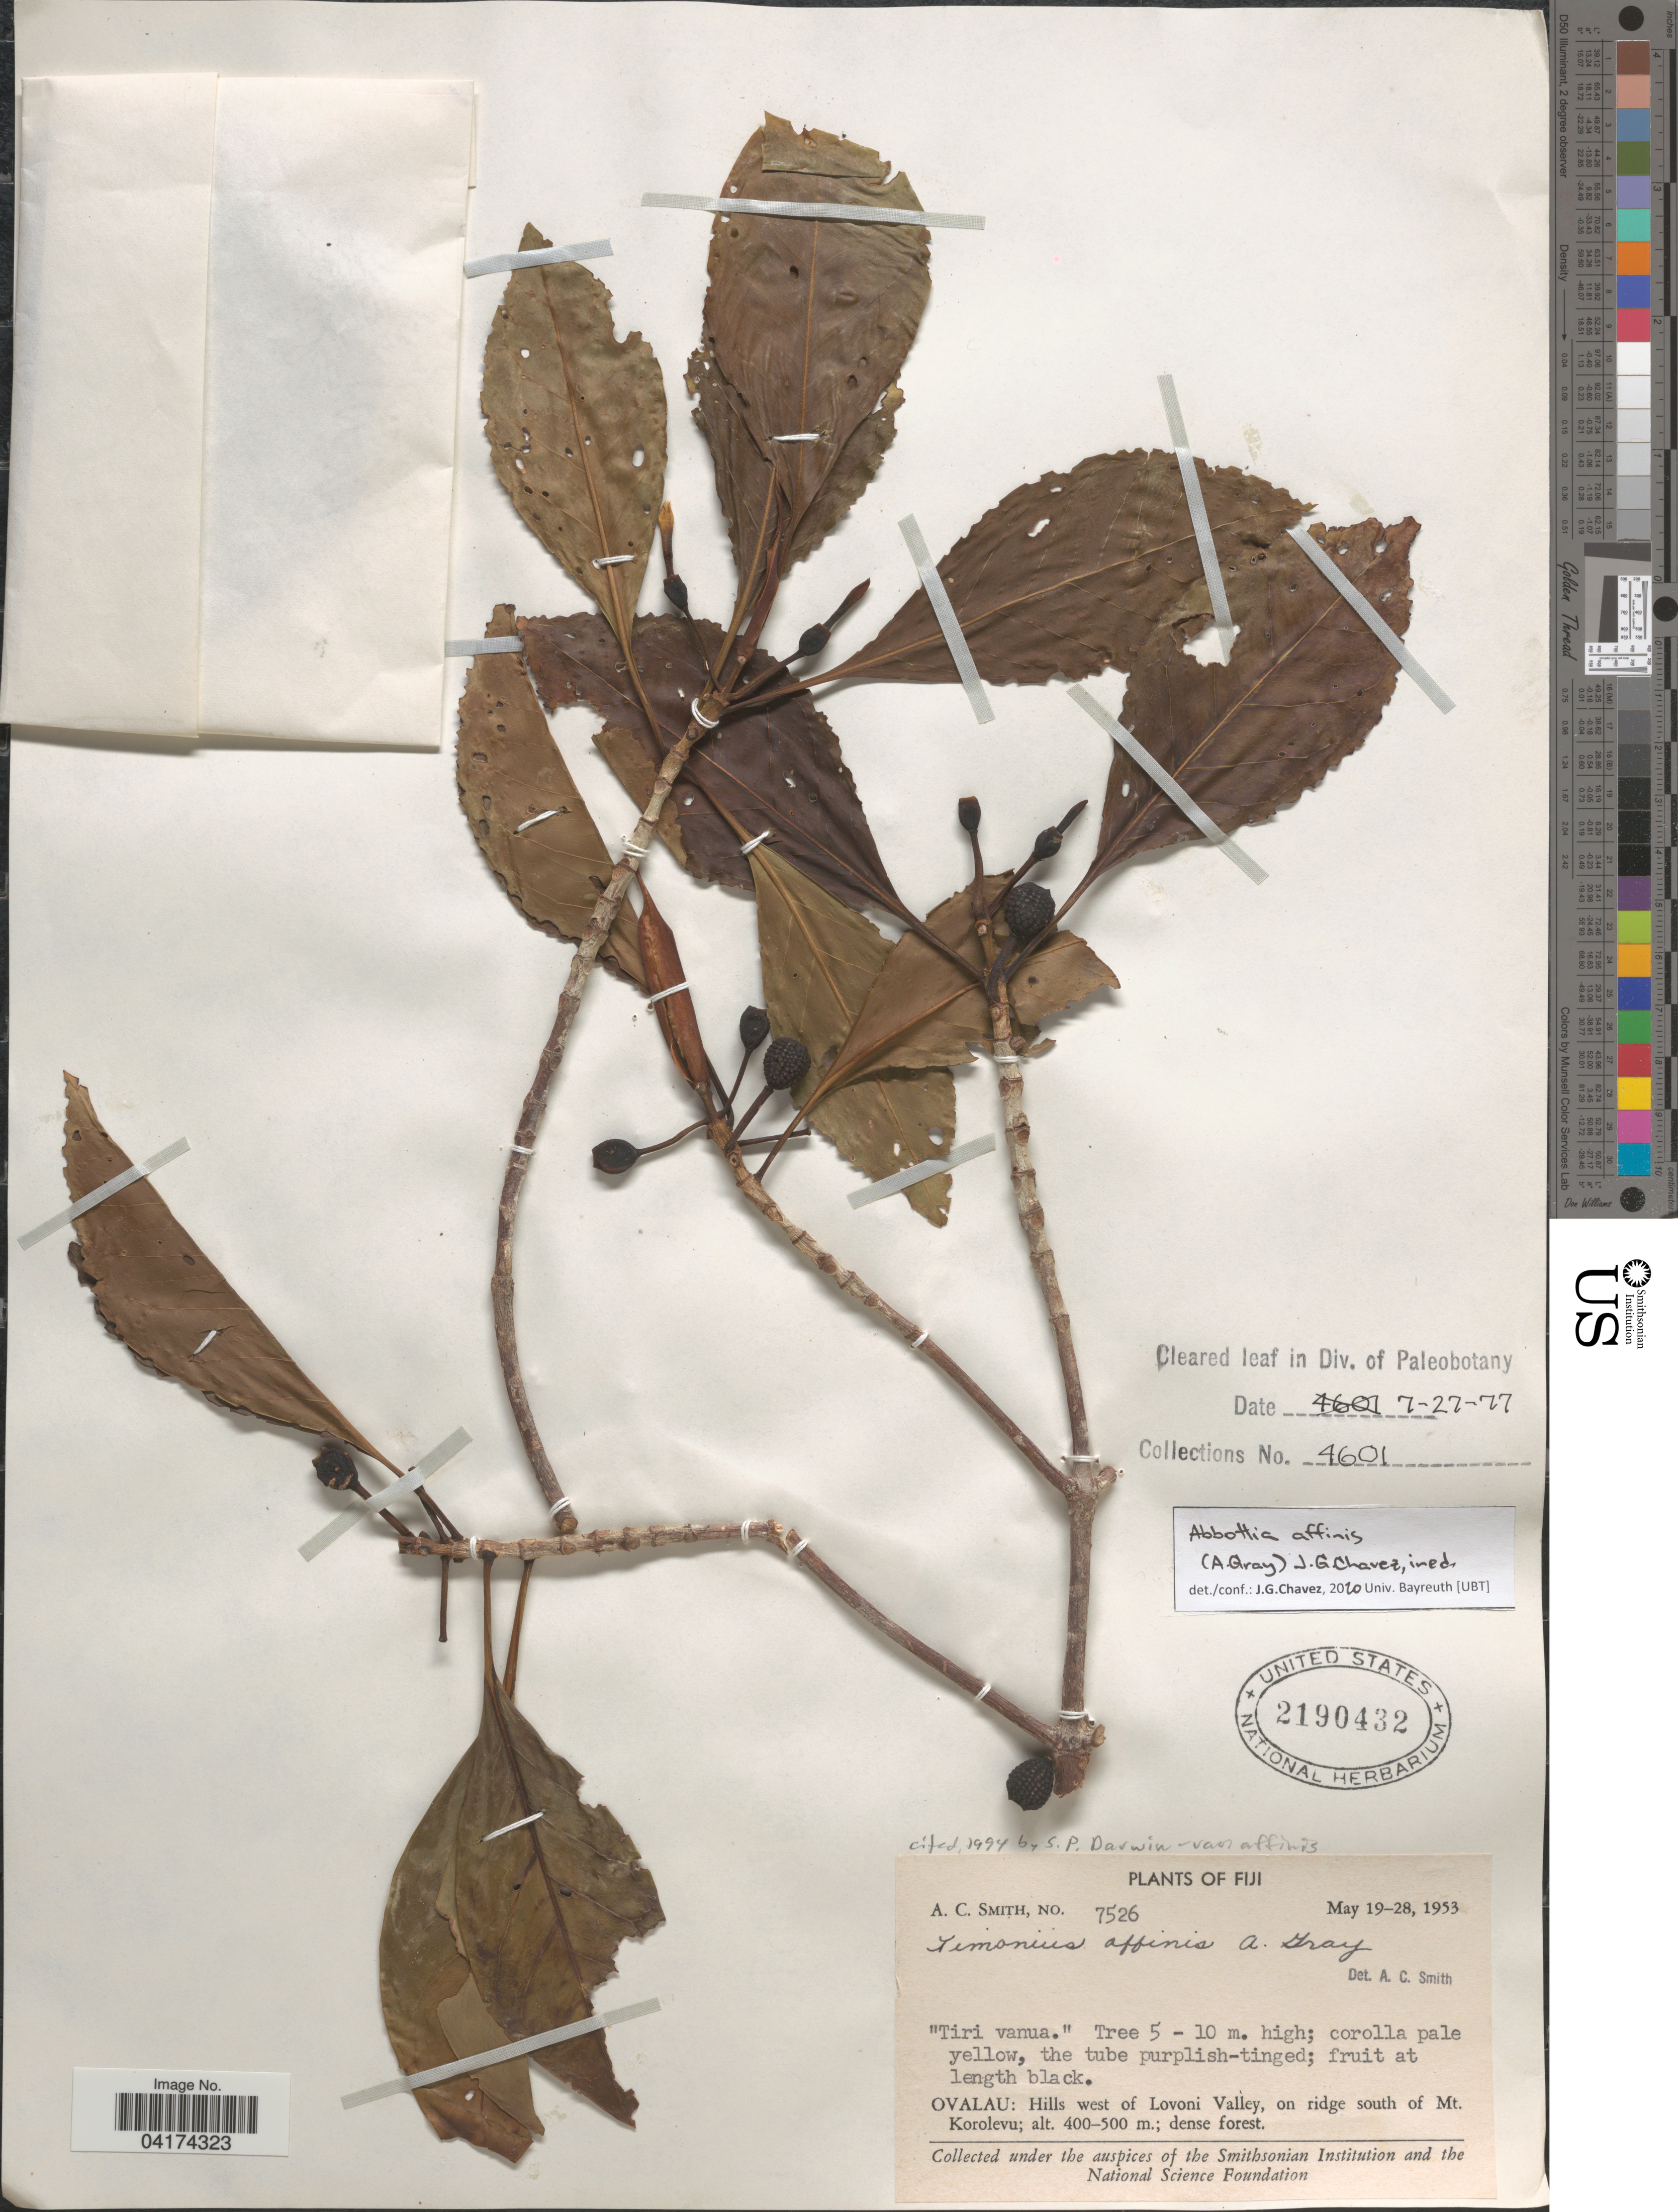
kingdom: Plantae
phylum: Tracheophyta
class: Magnoliopsida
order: Gentianales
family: Rubiaceae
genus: Abbottia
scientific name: Abbottia affinis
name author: (A. Gray) S.P. Darwin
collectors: A. C. Smith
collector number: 7526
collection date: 1953-03-19/1953-05-28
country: Fiji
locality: Ovalau: Hills west of Lovoni Valley, on ridge south of Mt. Korolevu.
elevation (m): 400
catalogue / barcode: US 2190432